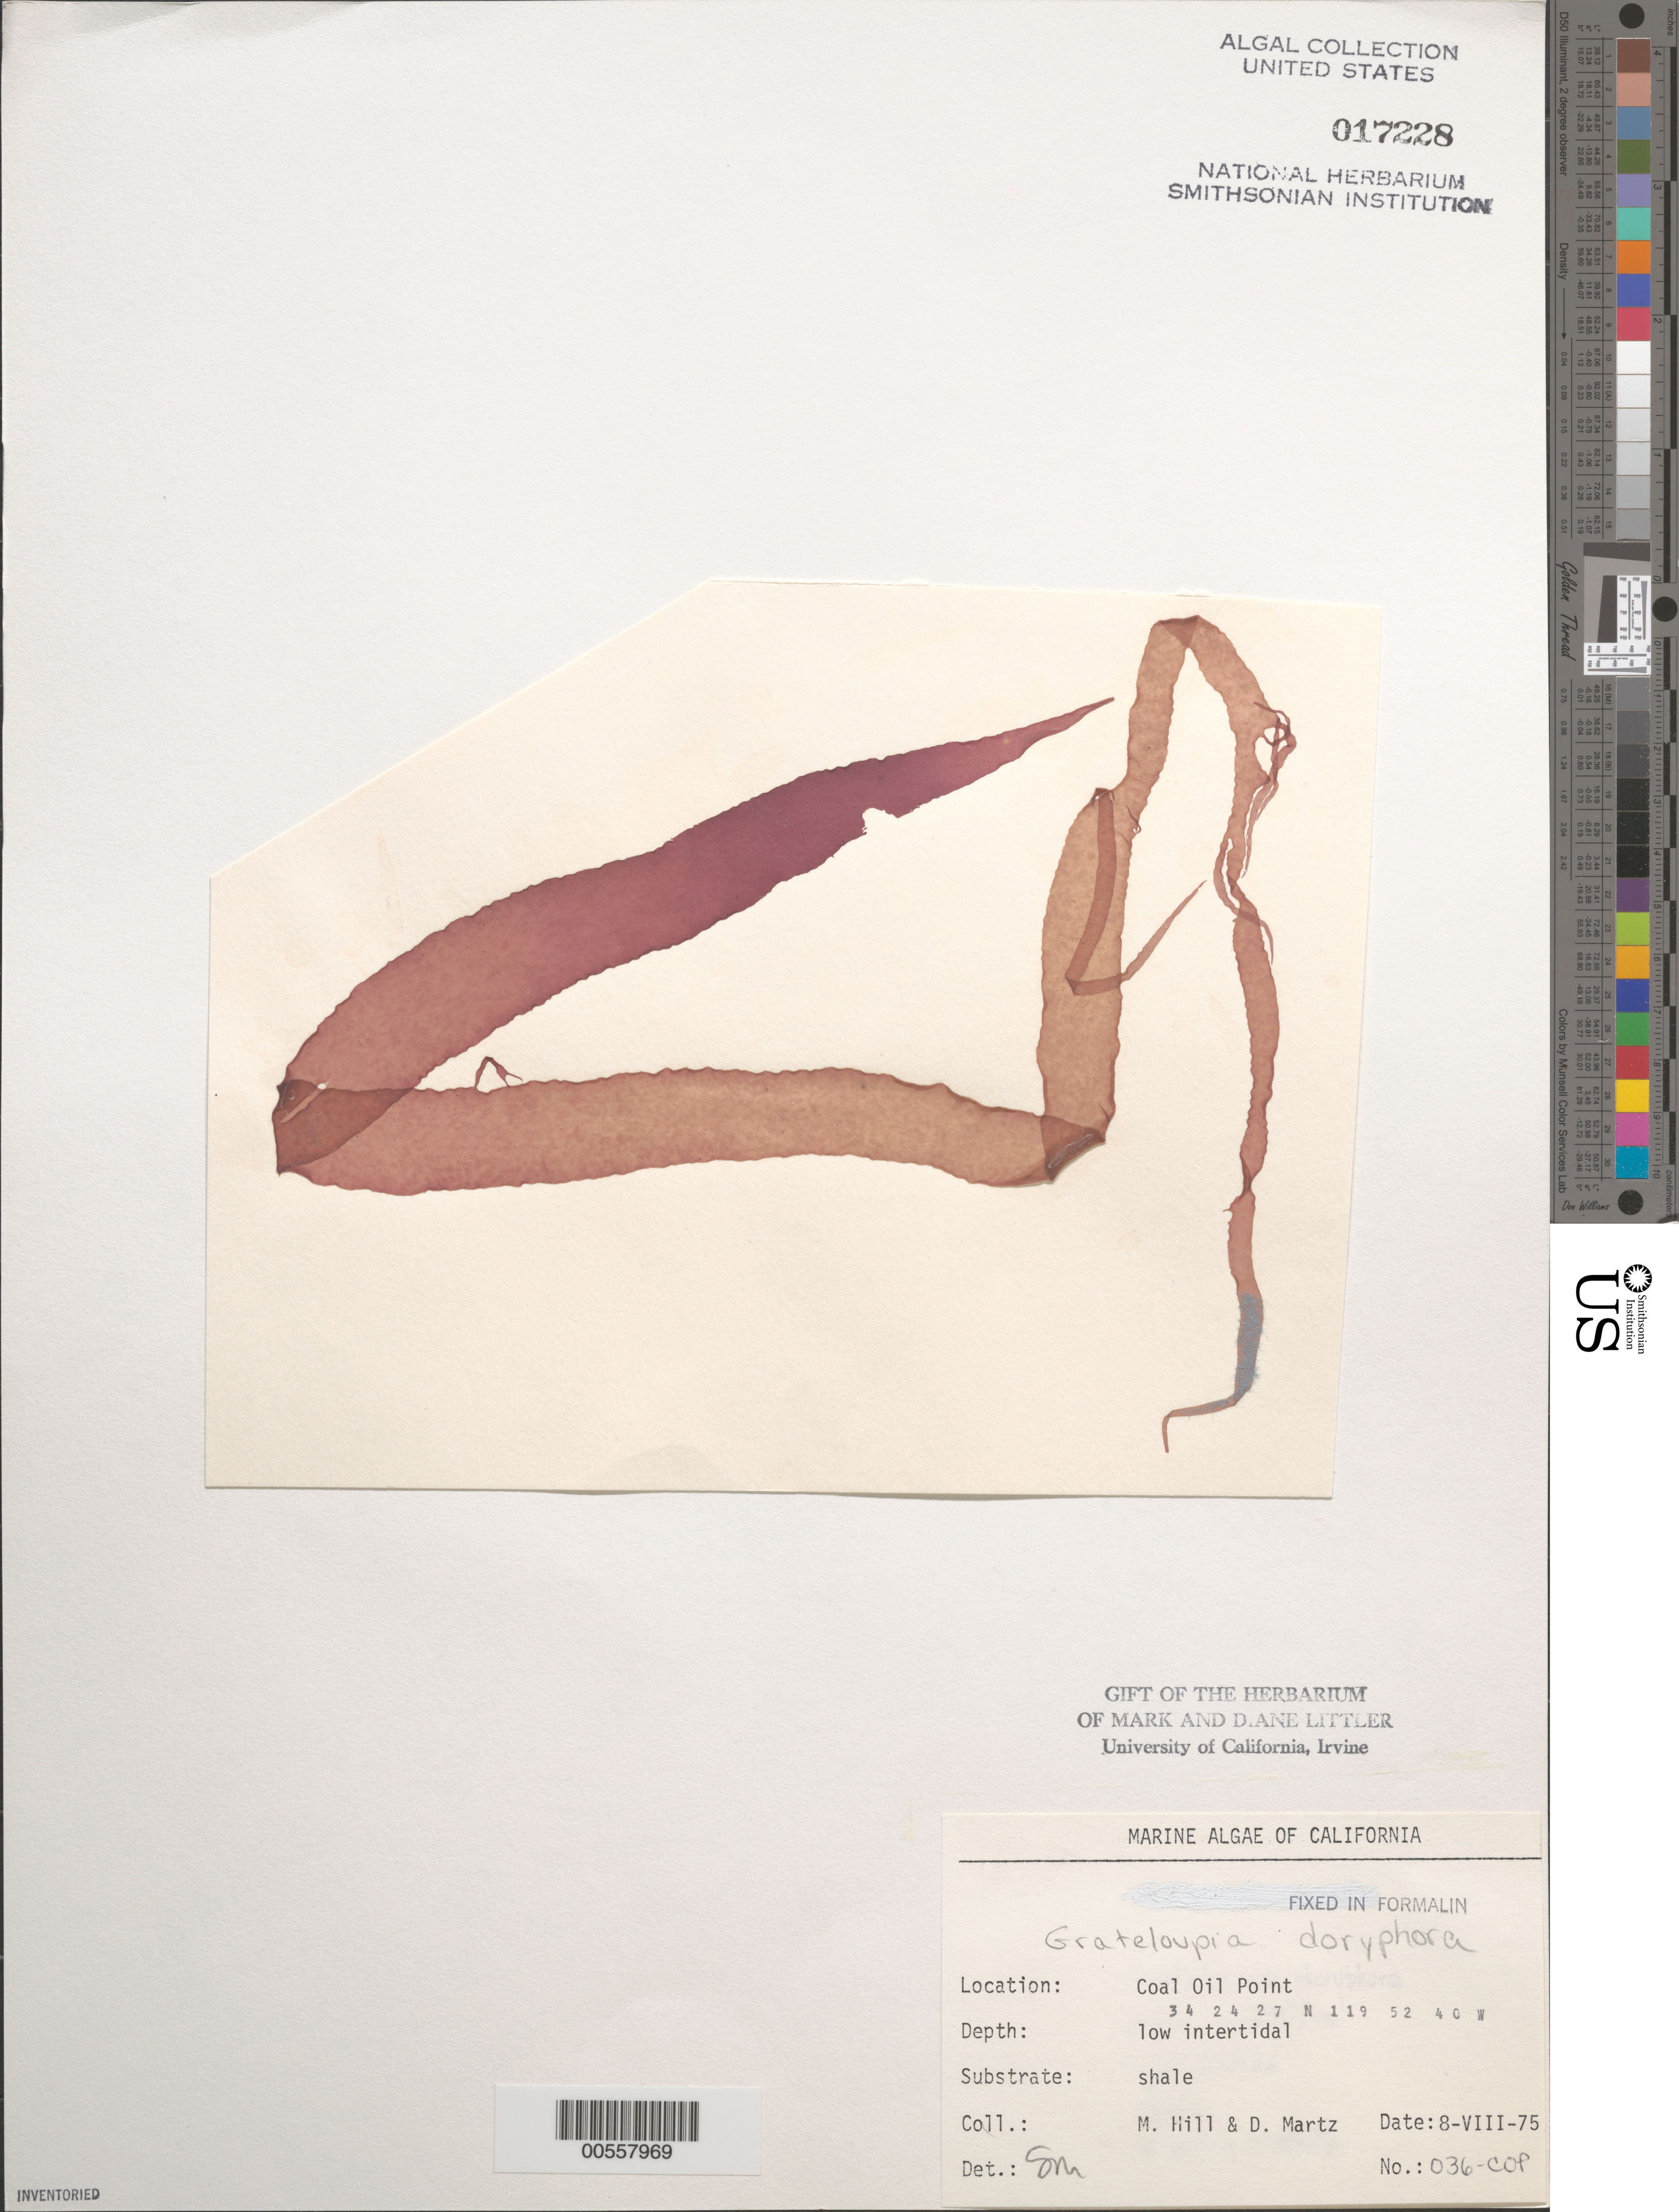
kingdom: Plantae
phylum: Rhodophyta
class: Florideophyceae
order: Halymeniales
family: Halymeniaceae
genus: Grateloupia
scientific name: Grateloupia doryphora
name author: (Mont.) Howe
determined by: Murray, S. N.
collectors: M. Hill & D. Martz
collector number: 036-COP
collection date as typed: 08 Aug 1976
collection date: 1976-08-08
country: United States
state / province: California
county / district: Santa Barbara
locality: Coal Oil Point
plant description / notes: BLM-SOCALBIGHT Rocky Intertidal Survey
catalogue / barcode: US 17228